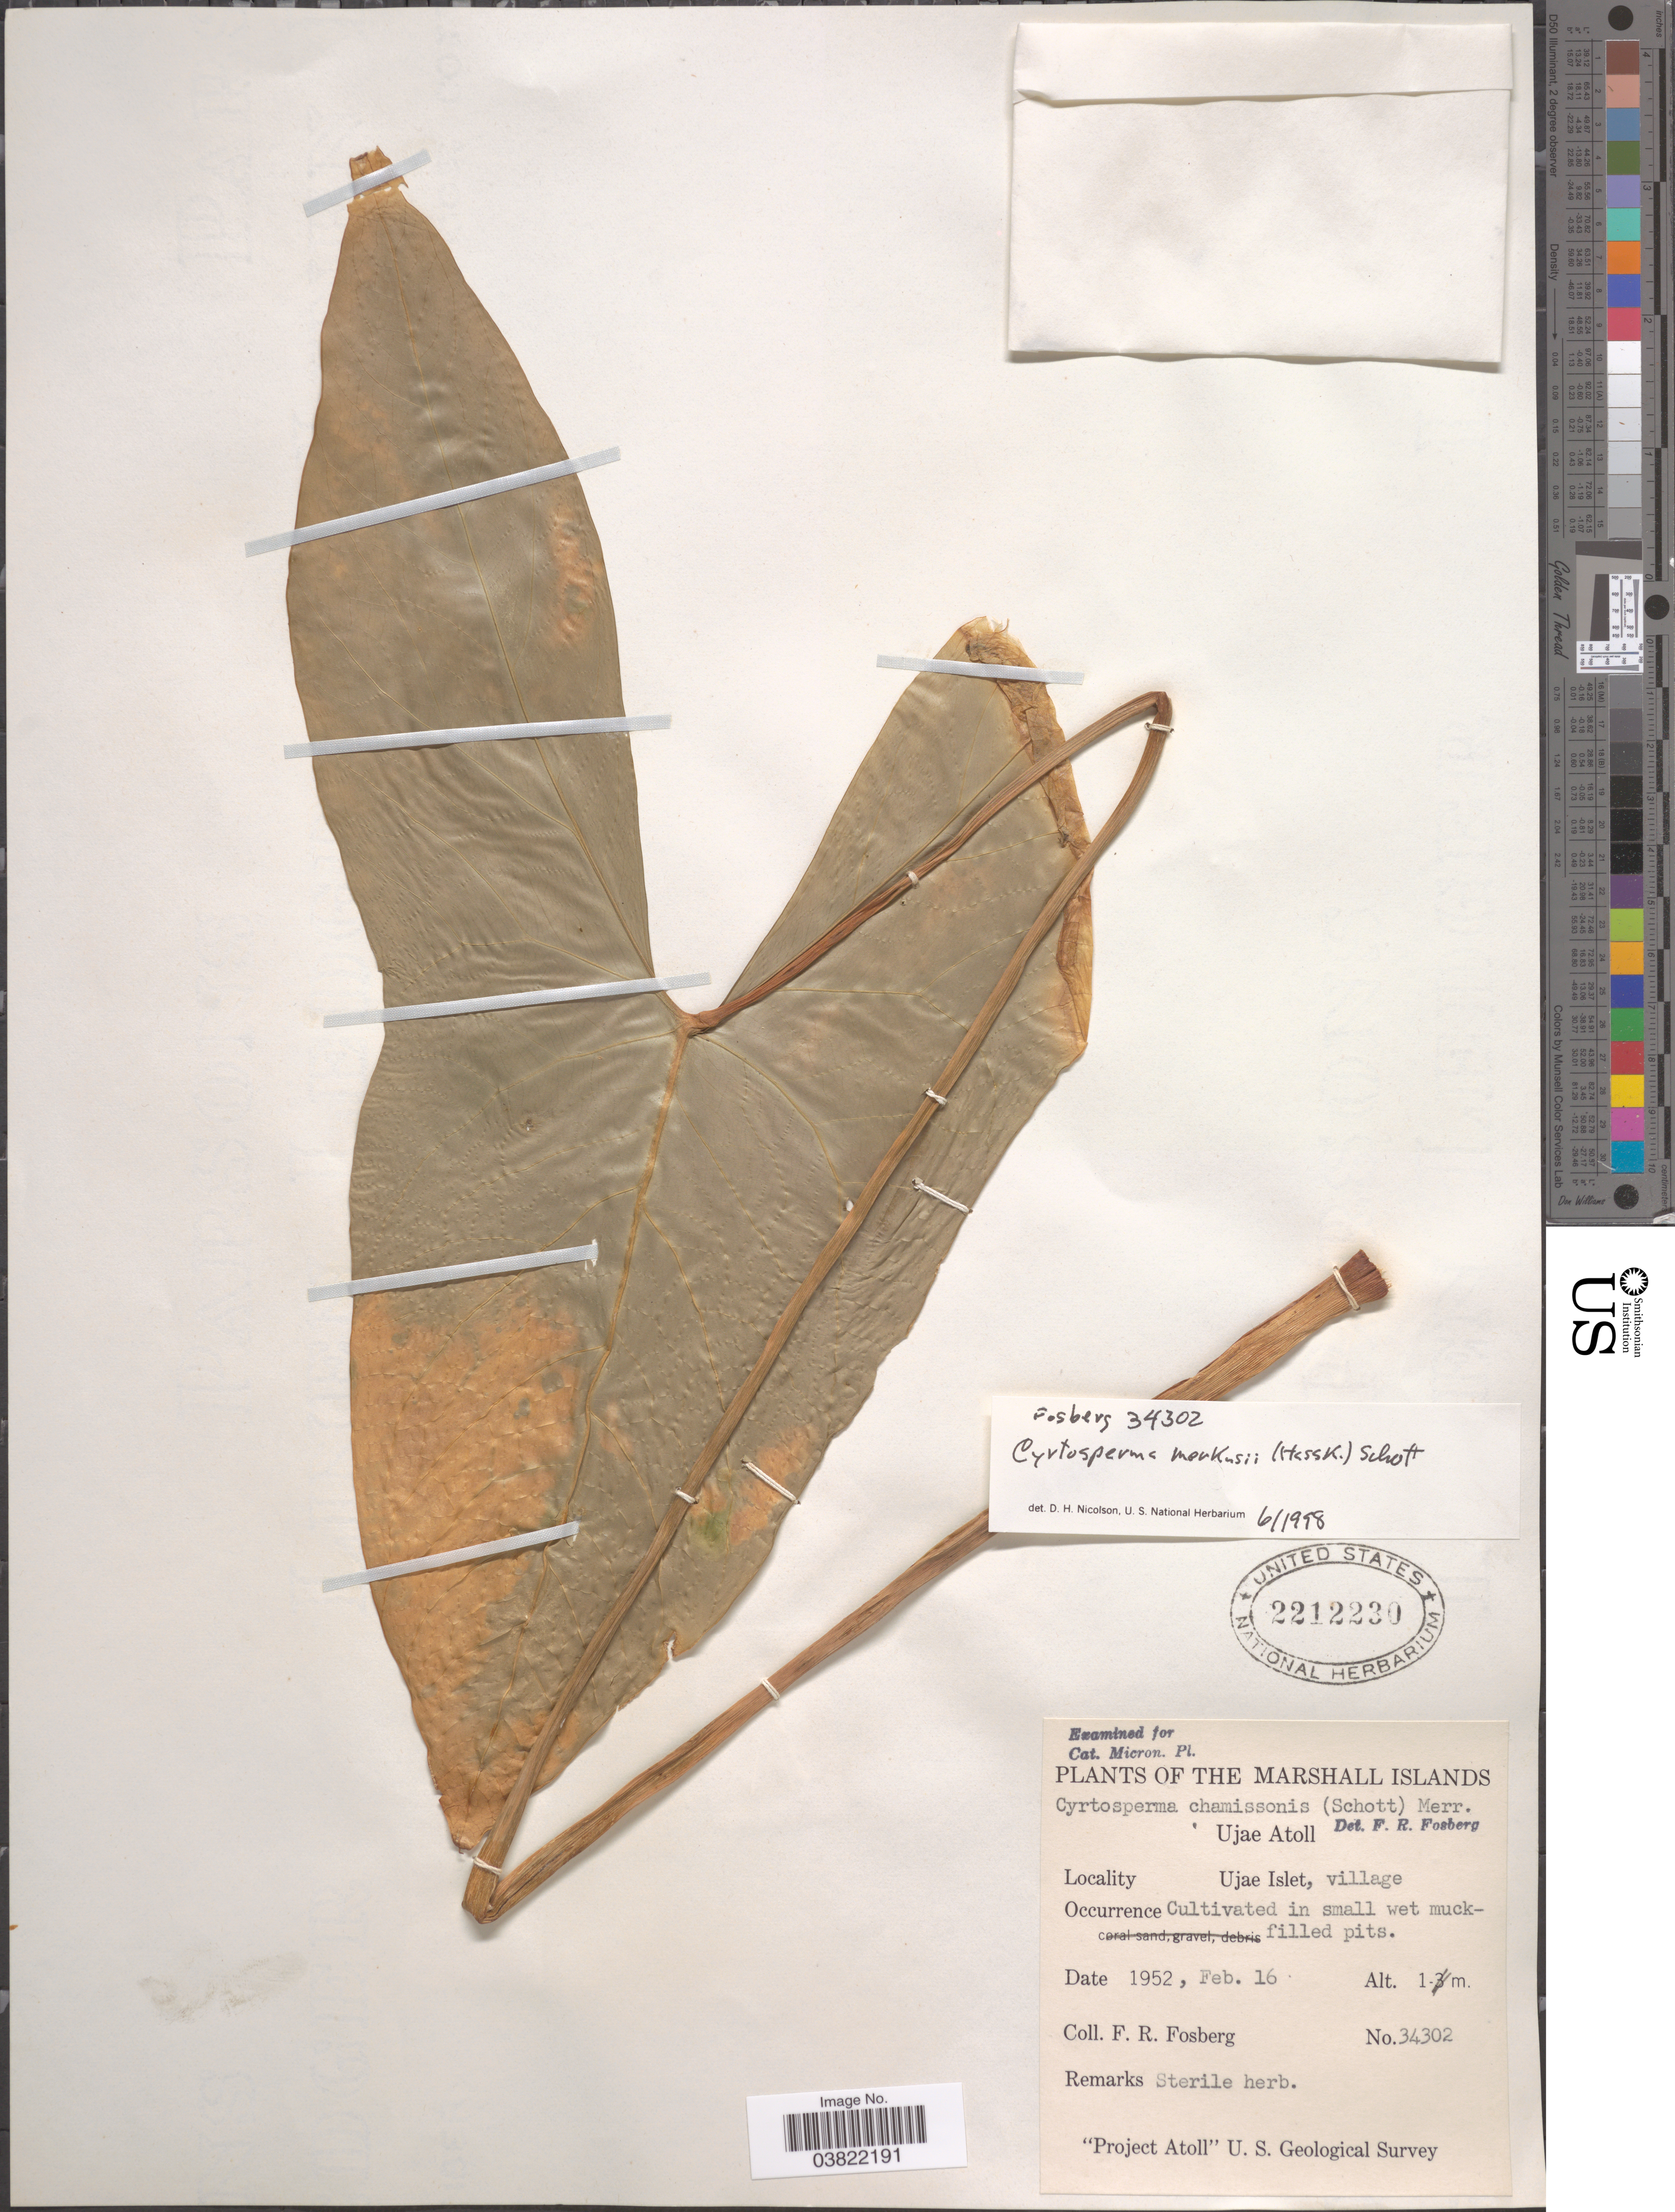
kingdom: Plantae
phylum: Tracheophyta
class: Liliopsida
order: Alismatales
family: Araceae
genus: Cyrtosperma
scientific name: Cyrtosperma merkusii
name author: (Hassk.) Schott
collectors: F. R. Fosberg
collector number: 34302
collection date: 1952-02-16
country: Marshall Islands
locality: The Marshall Islands. Ujae Atoll. Ujae Islet, village.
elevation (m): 1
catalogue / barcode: US 2212230